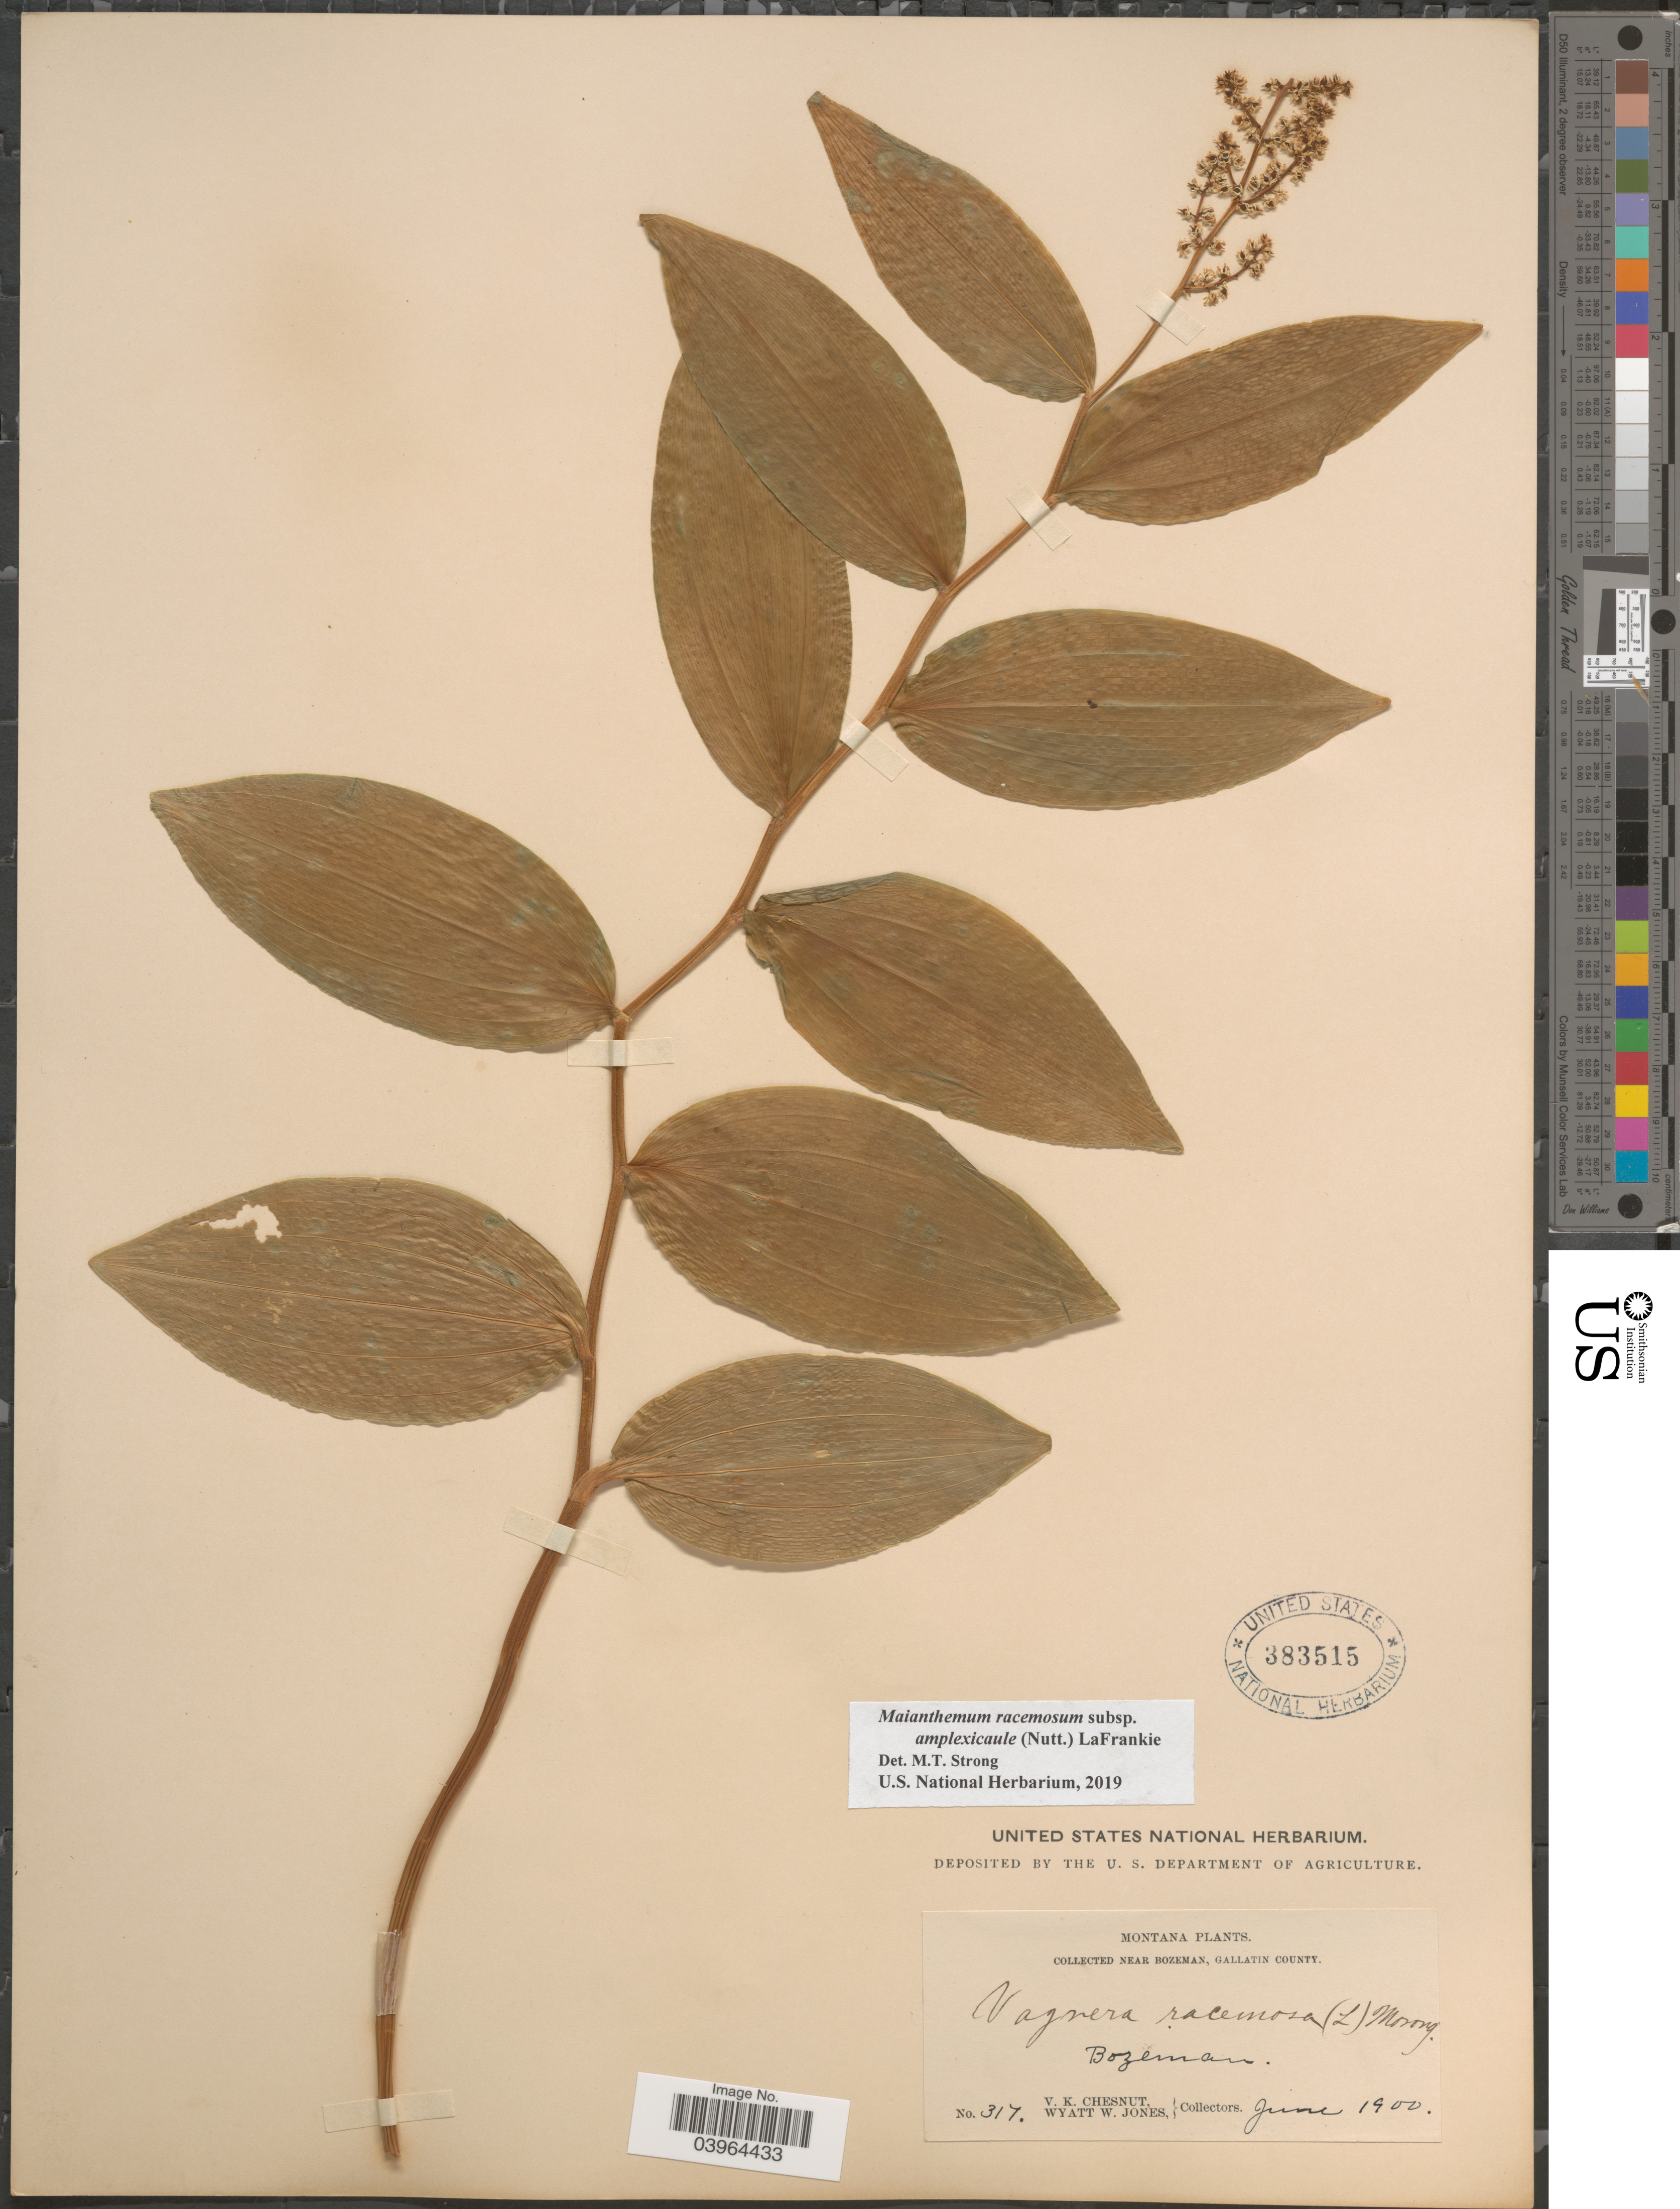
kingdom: Plantae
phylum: Tracheophyta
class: Liliopsida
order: Asparagales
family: Asparagaceae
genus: Maianthemum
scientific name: Maianthemum racemosum subsp. amplexicaule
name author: (Nutt.) LaFrankie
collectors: V. Chesnut & W. W. Jones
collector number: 317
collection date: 1900-06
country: United States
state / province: Montana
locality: Near Bozeman, Gallatin County. Bozeman.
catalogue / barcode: US 383515